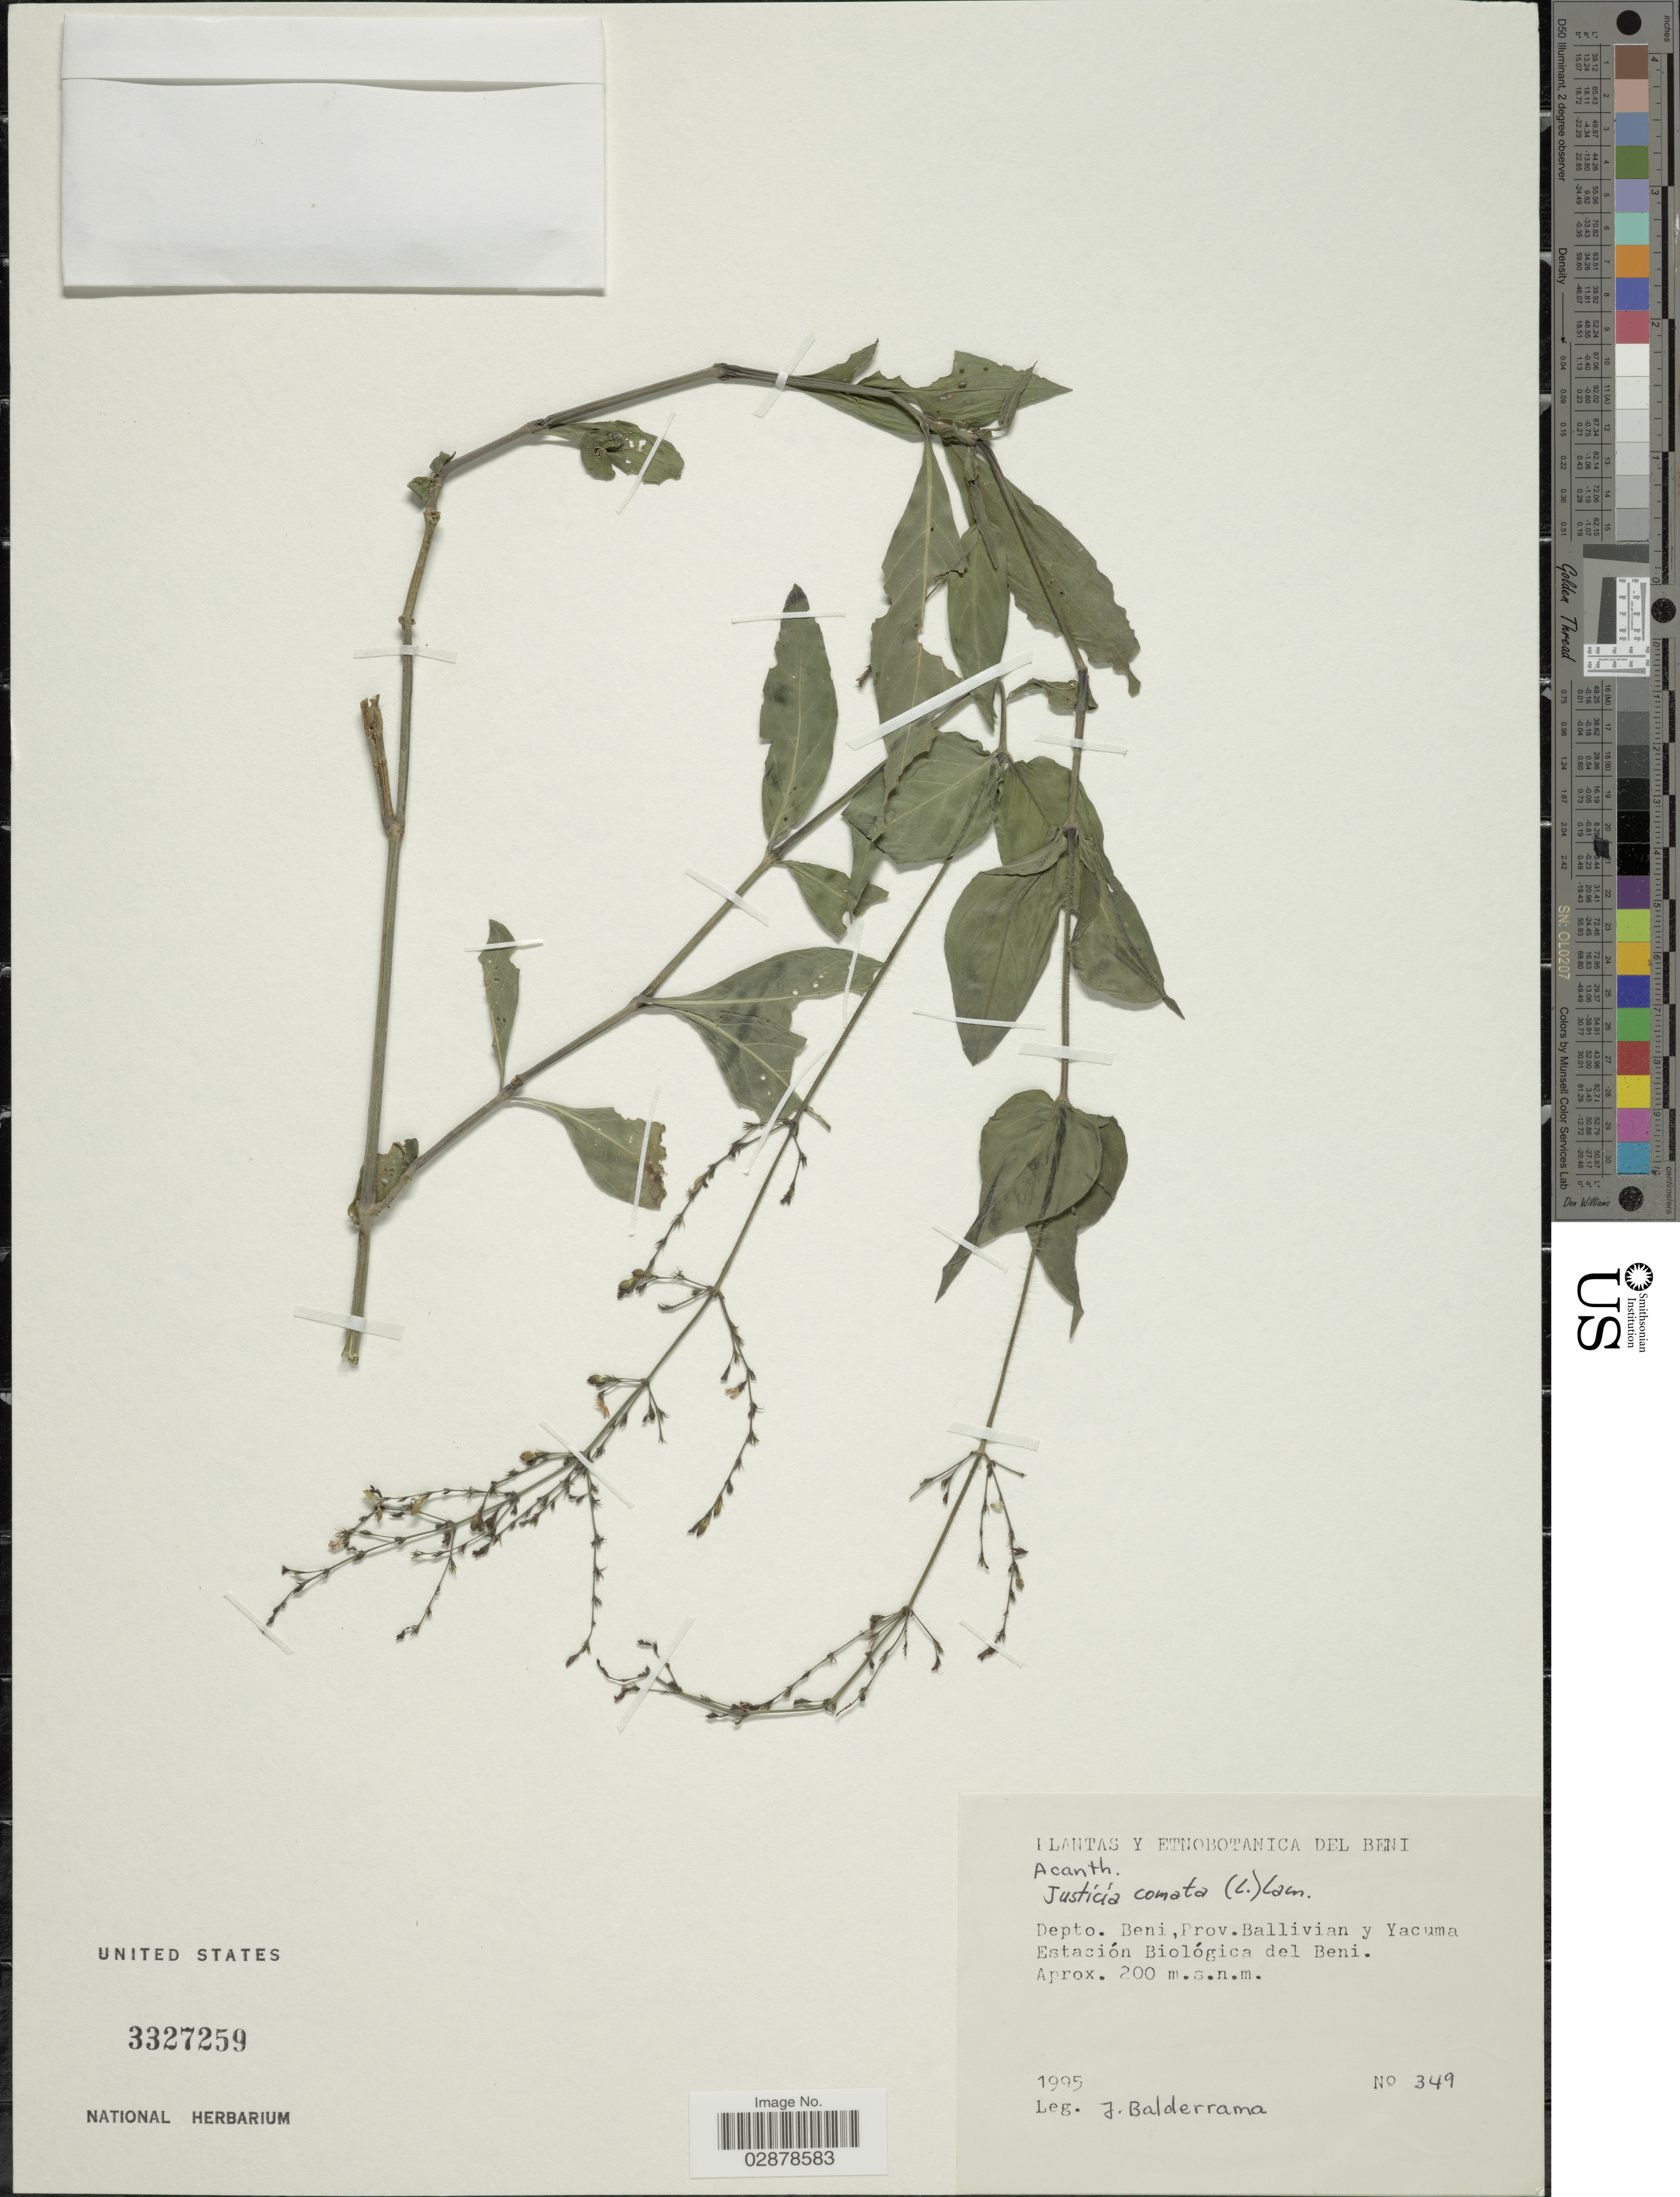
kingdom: Plantae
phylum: Tracheophyta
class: Magnoliopsida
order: Lamiales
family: Acanthaceae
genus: Justicia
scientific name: Justicia comata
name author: (L.) Lam.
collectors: J. Balderrama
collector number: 349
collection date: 1995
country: Bolivia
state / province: Beni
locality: Depto. Beni, Prov. Ballivian y Yacuman Estación Biológica del Beni.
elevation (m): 200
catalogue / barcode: US 3327259